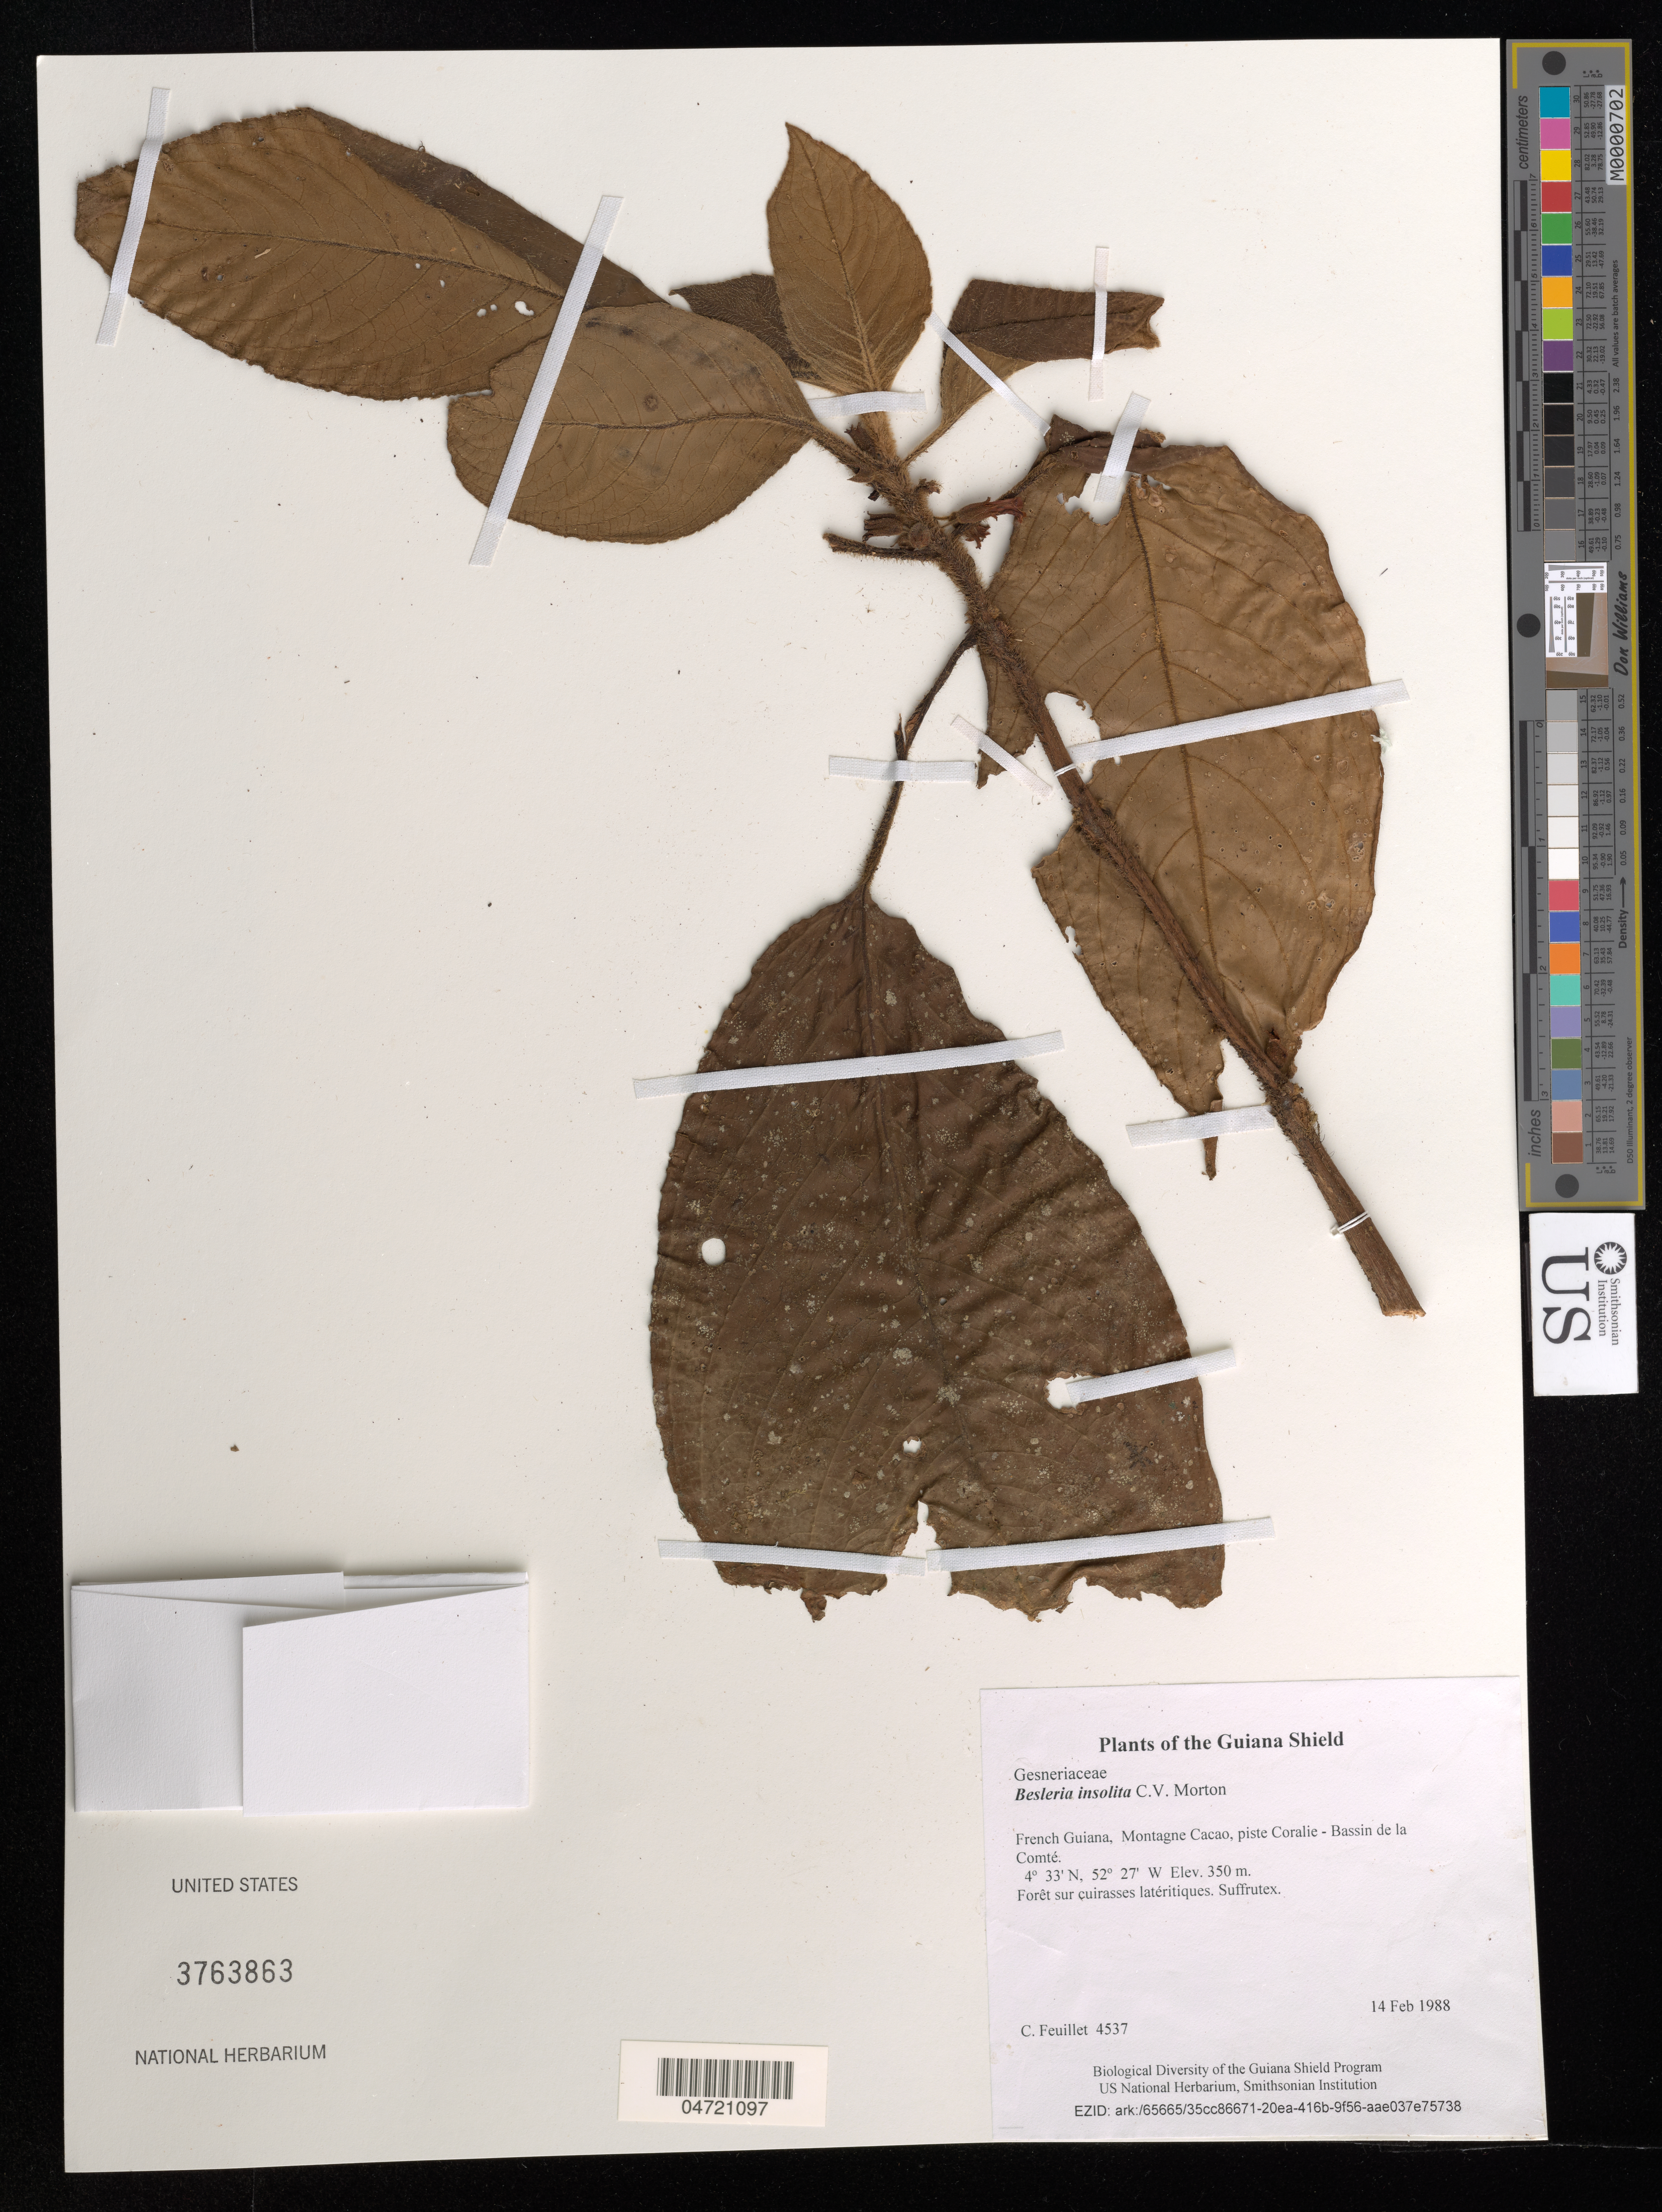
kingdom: Plantae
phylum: Tracheophyta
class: Magnoliopsida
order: Lamiales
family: Gesneriaceae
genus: Besleria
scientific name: Besleria insolita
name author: C.V. Morton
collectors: C. Feuillet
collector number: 4537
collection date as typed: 14 Feb 1988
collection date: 1988-02-14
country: French Guiana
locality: Montagne Cacao, piste Coralie - Bassin de la Comté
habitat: Forêt sur cuirasses latéritiques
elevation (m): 350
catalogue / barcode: US 3763863